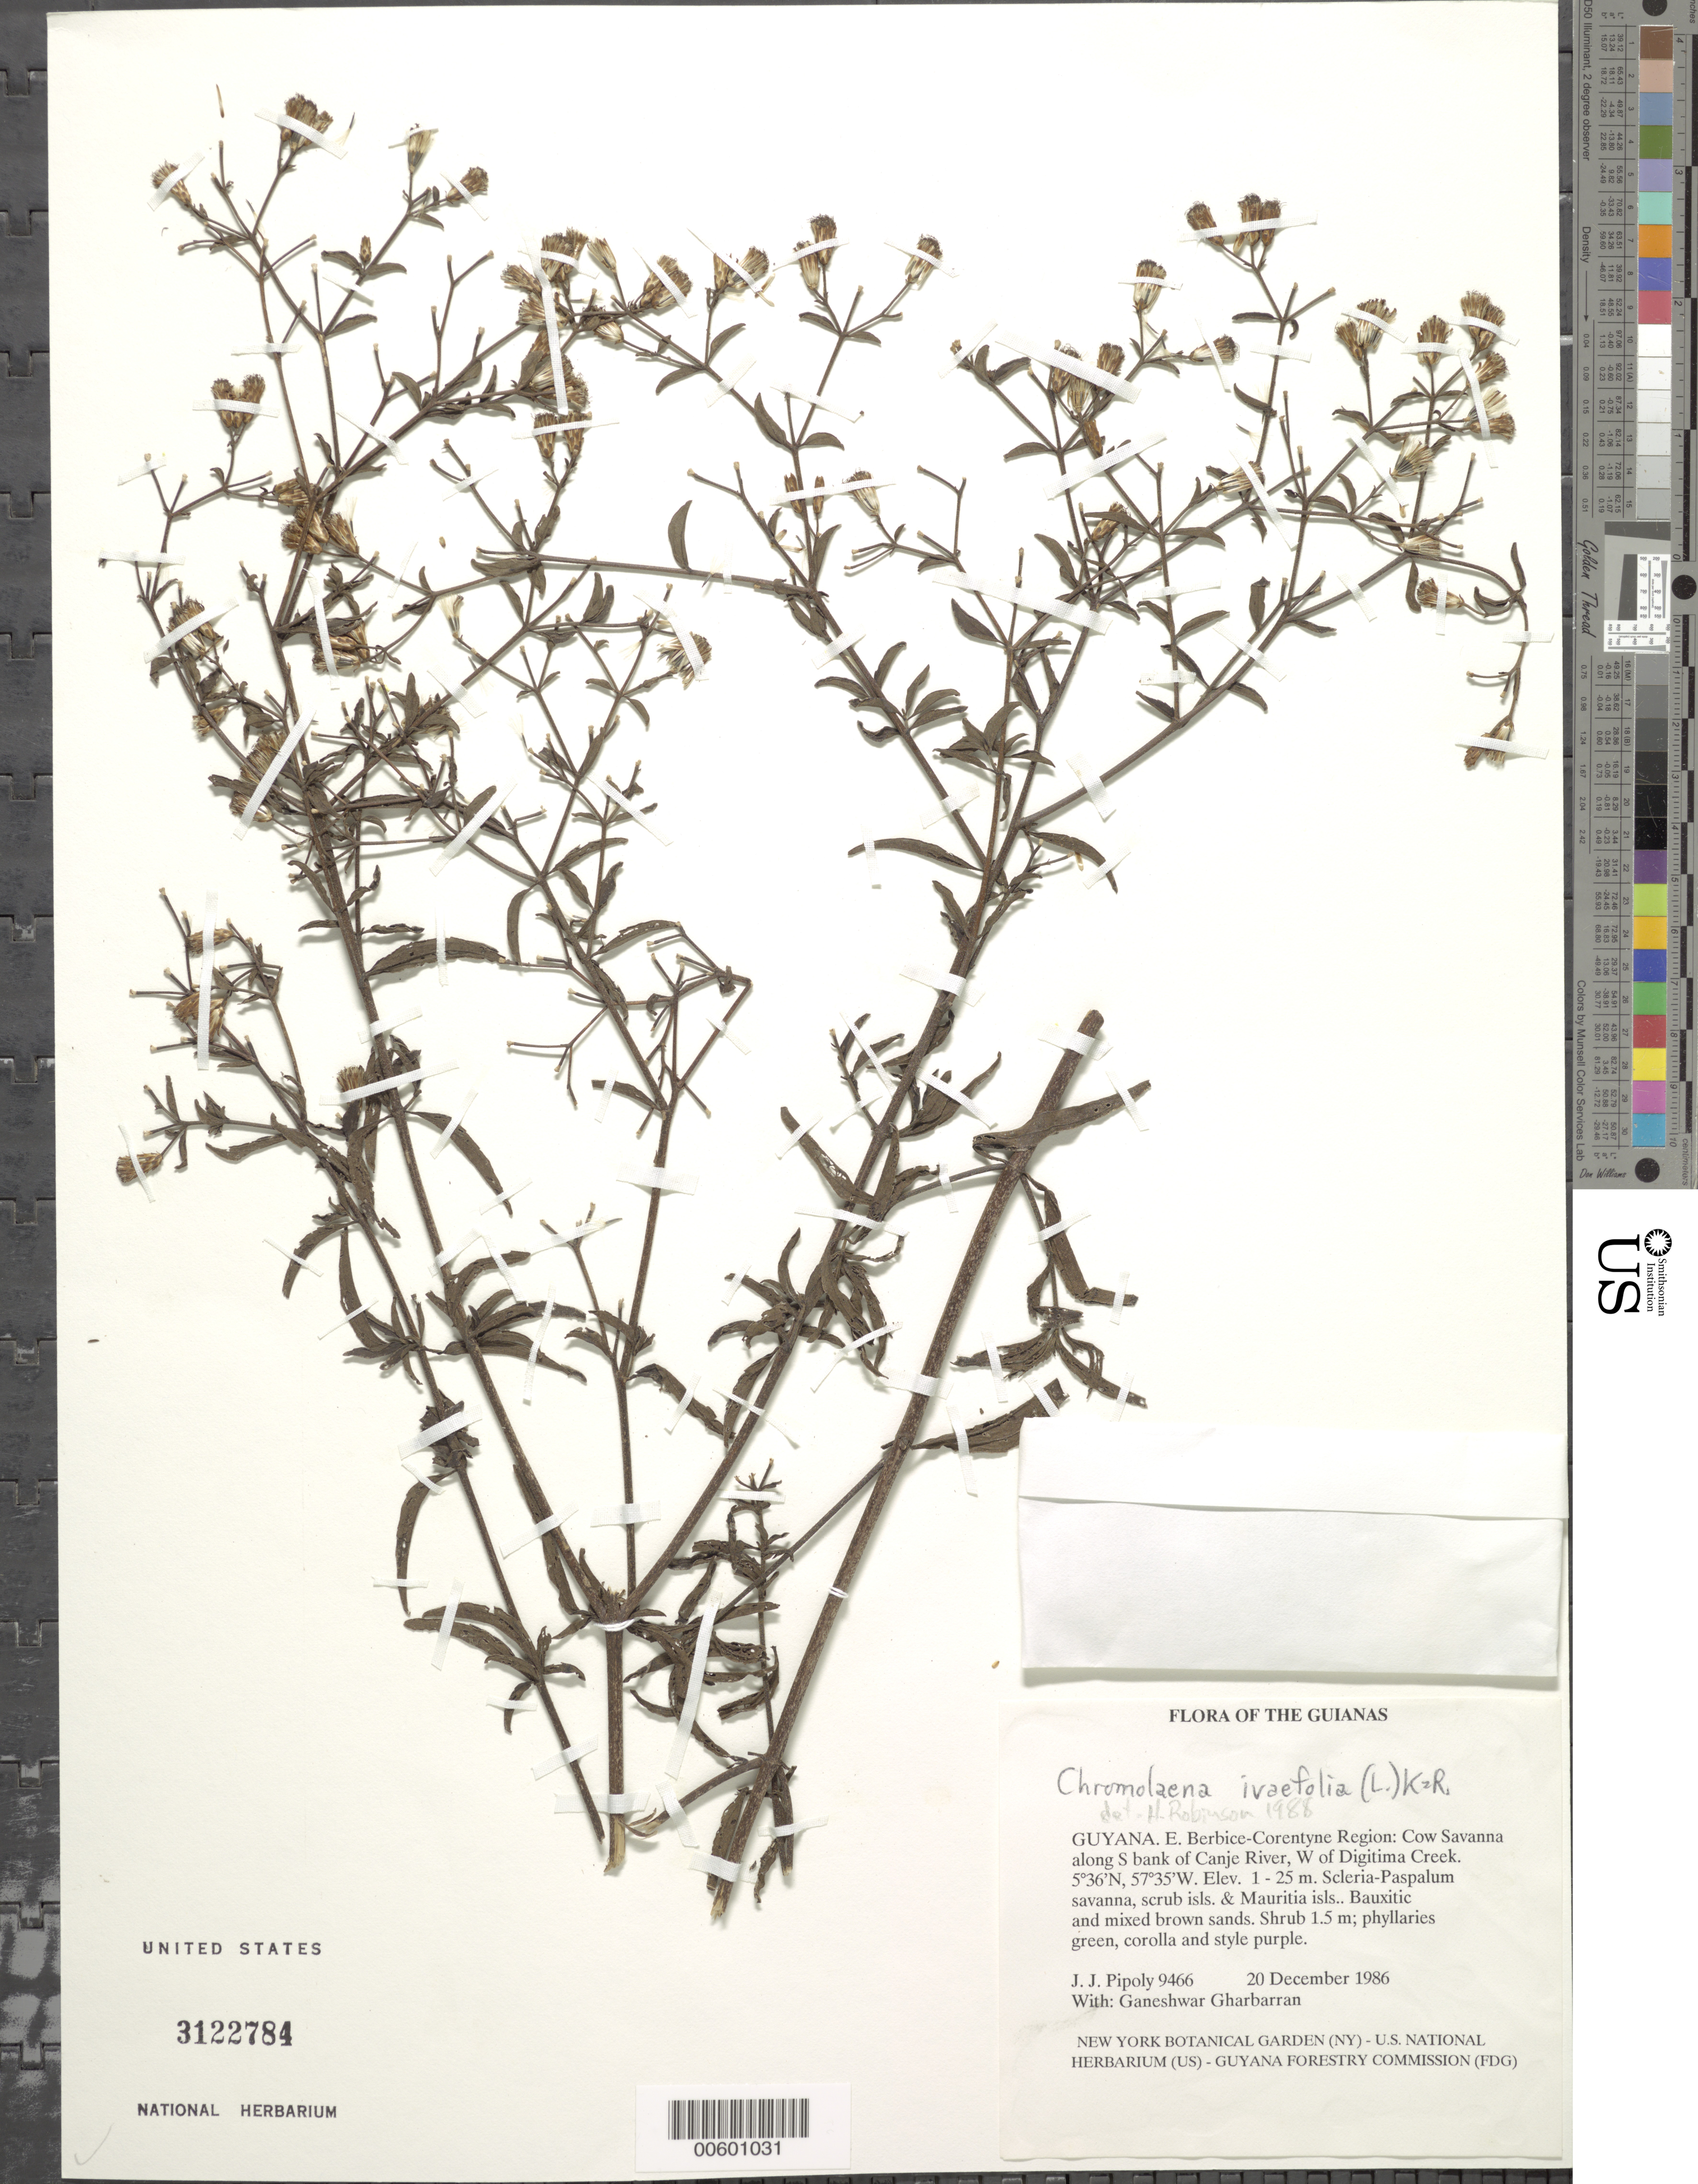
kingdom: Plantae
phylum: Tracheophyta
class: Magnoliopsida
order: Asterales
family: Asteraceae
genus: Chromolaena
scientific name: Chromolaena ivaefolia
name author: (L.) R.M. King & H. Rob.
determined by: Robinson, Harold E., (US)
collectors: J. J. Pipoly & G. Gharbarran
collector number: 9466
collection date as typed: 20 December 1986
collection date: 1986-12-20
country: Guyana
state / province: E. Berbice-Corentyne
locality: Cow savanna, along S bank of Canje River, W of Digitima Creek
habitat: Scleria-Paspalum savanna, scrub isls. & Mauritia isls. Bauxitic and mixed brown sands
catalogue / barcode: US 3122784